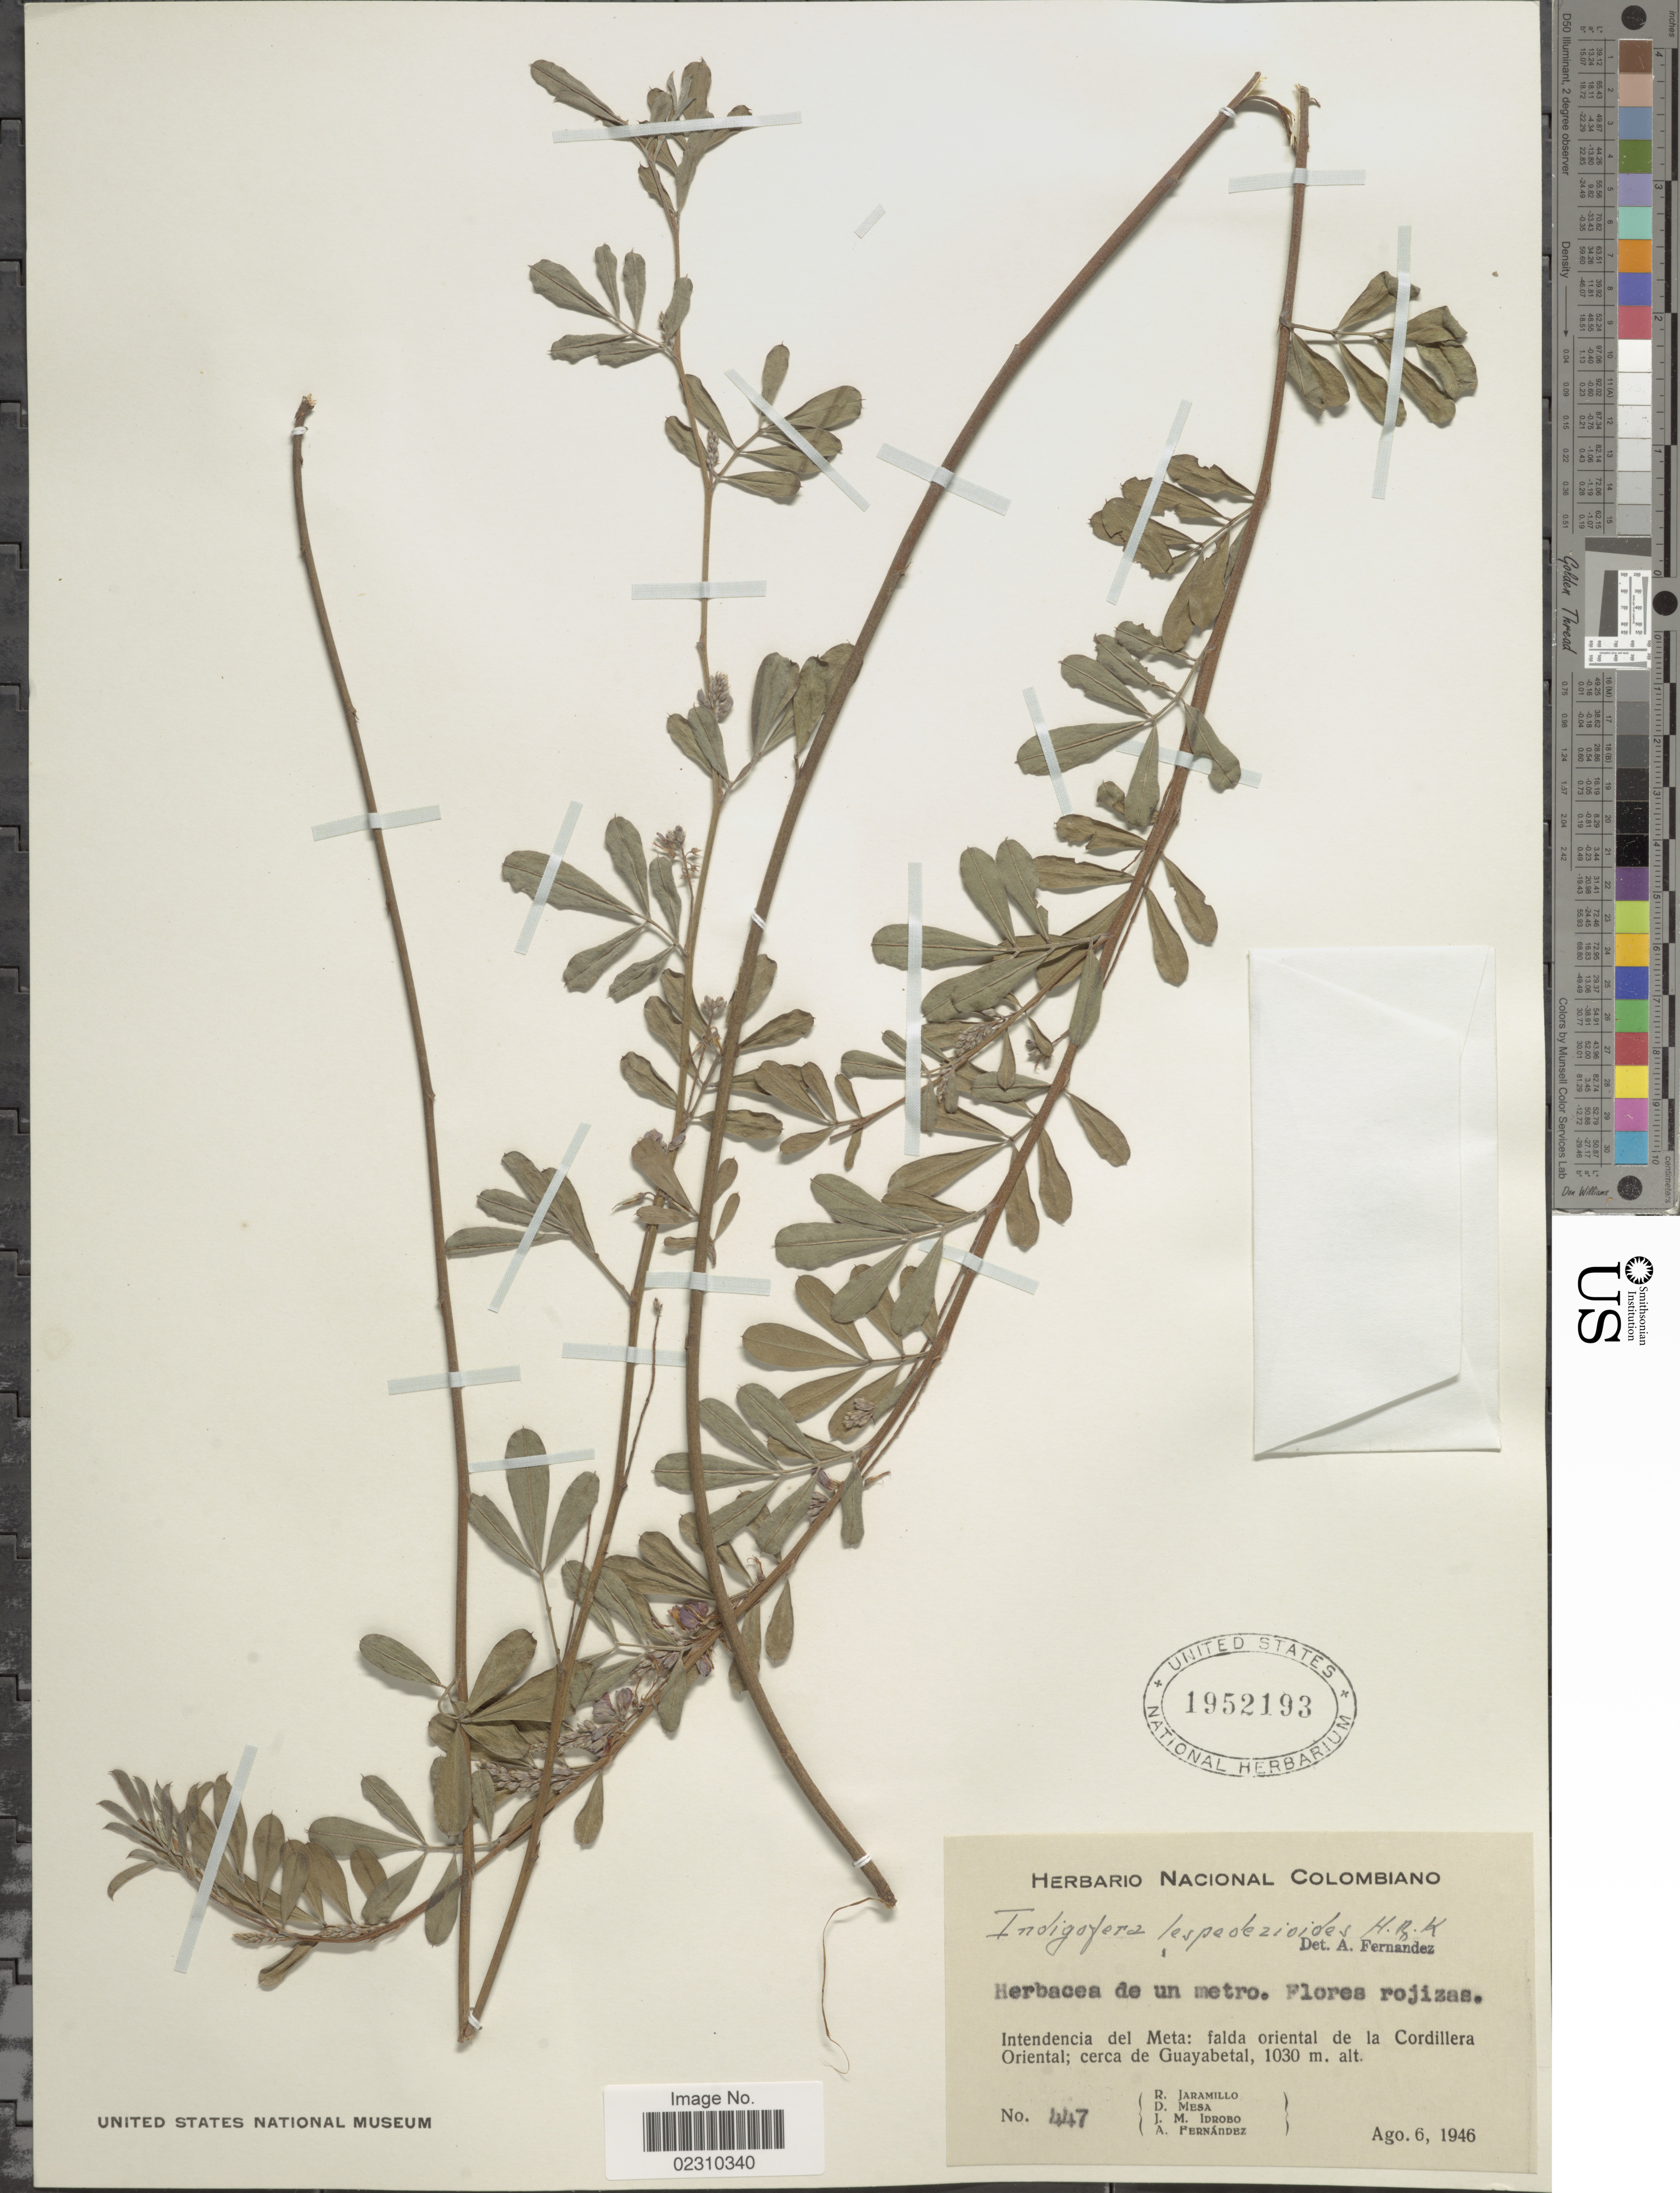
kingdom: Plantae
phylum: Tracheophyta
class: Magnoliopsida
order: Fabales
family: Fabaceae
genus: Indigofera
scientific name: Indigofera lespedezioides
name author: Kunth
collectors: R. Jaramillo M., D. Mesa, J. M. Idrobo & A. Fernández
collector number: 447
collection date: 1946-08-06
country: Colombia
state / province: Meta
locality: Intendencia del Meta: falda oriental de la Cordillera Oriental; cera de Guyabetal.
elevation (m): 1030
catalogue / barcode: US 1952193